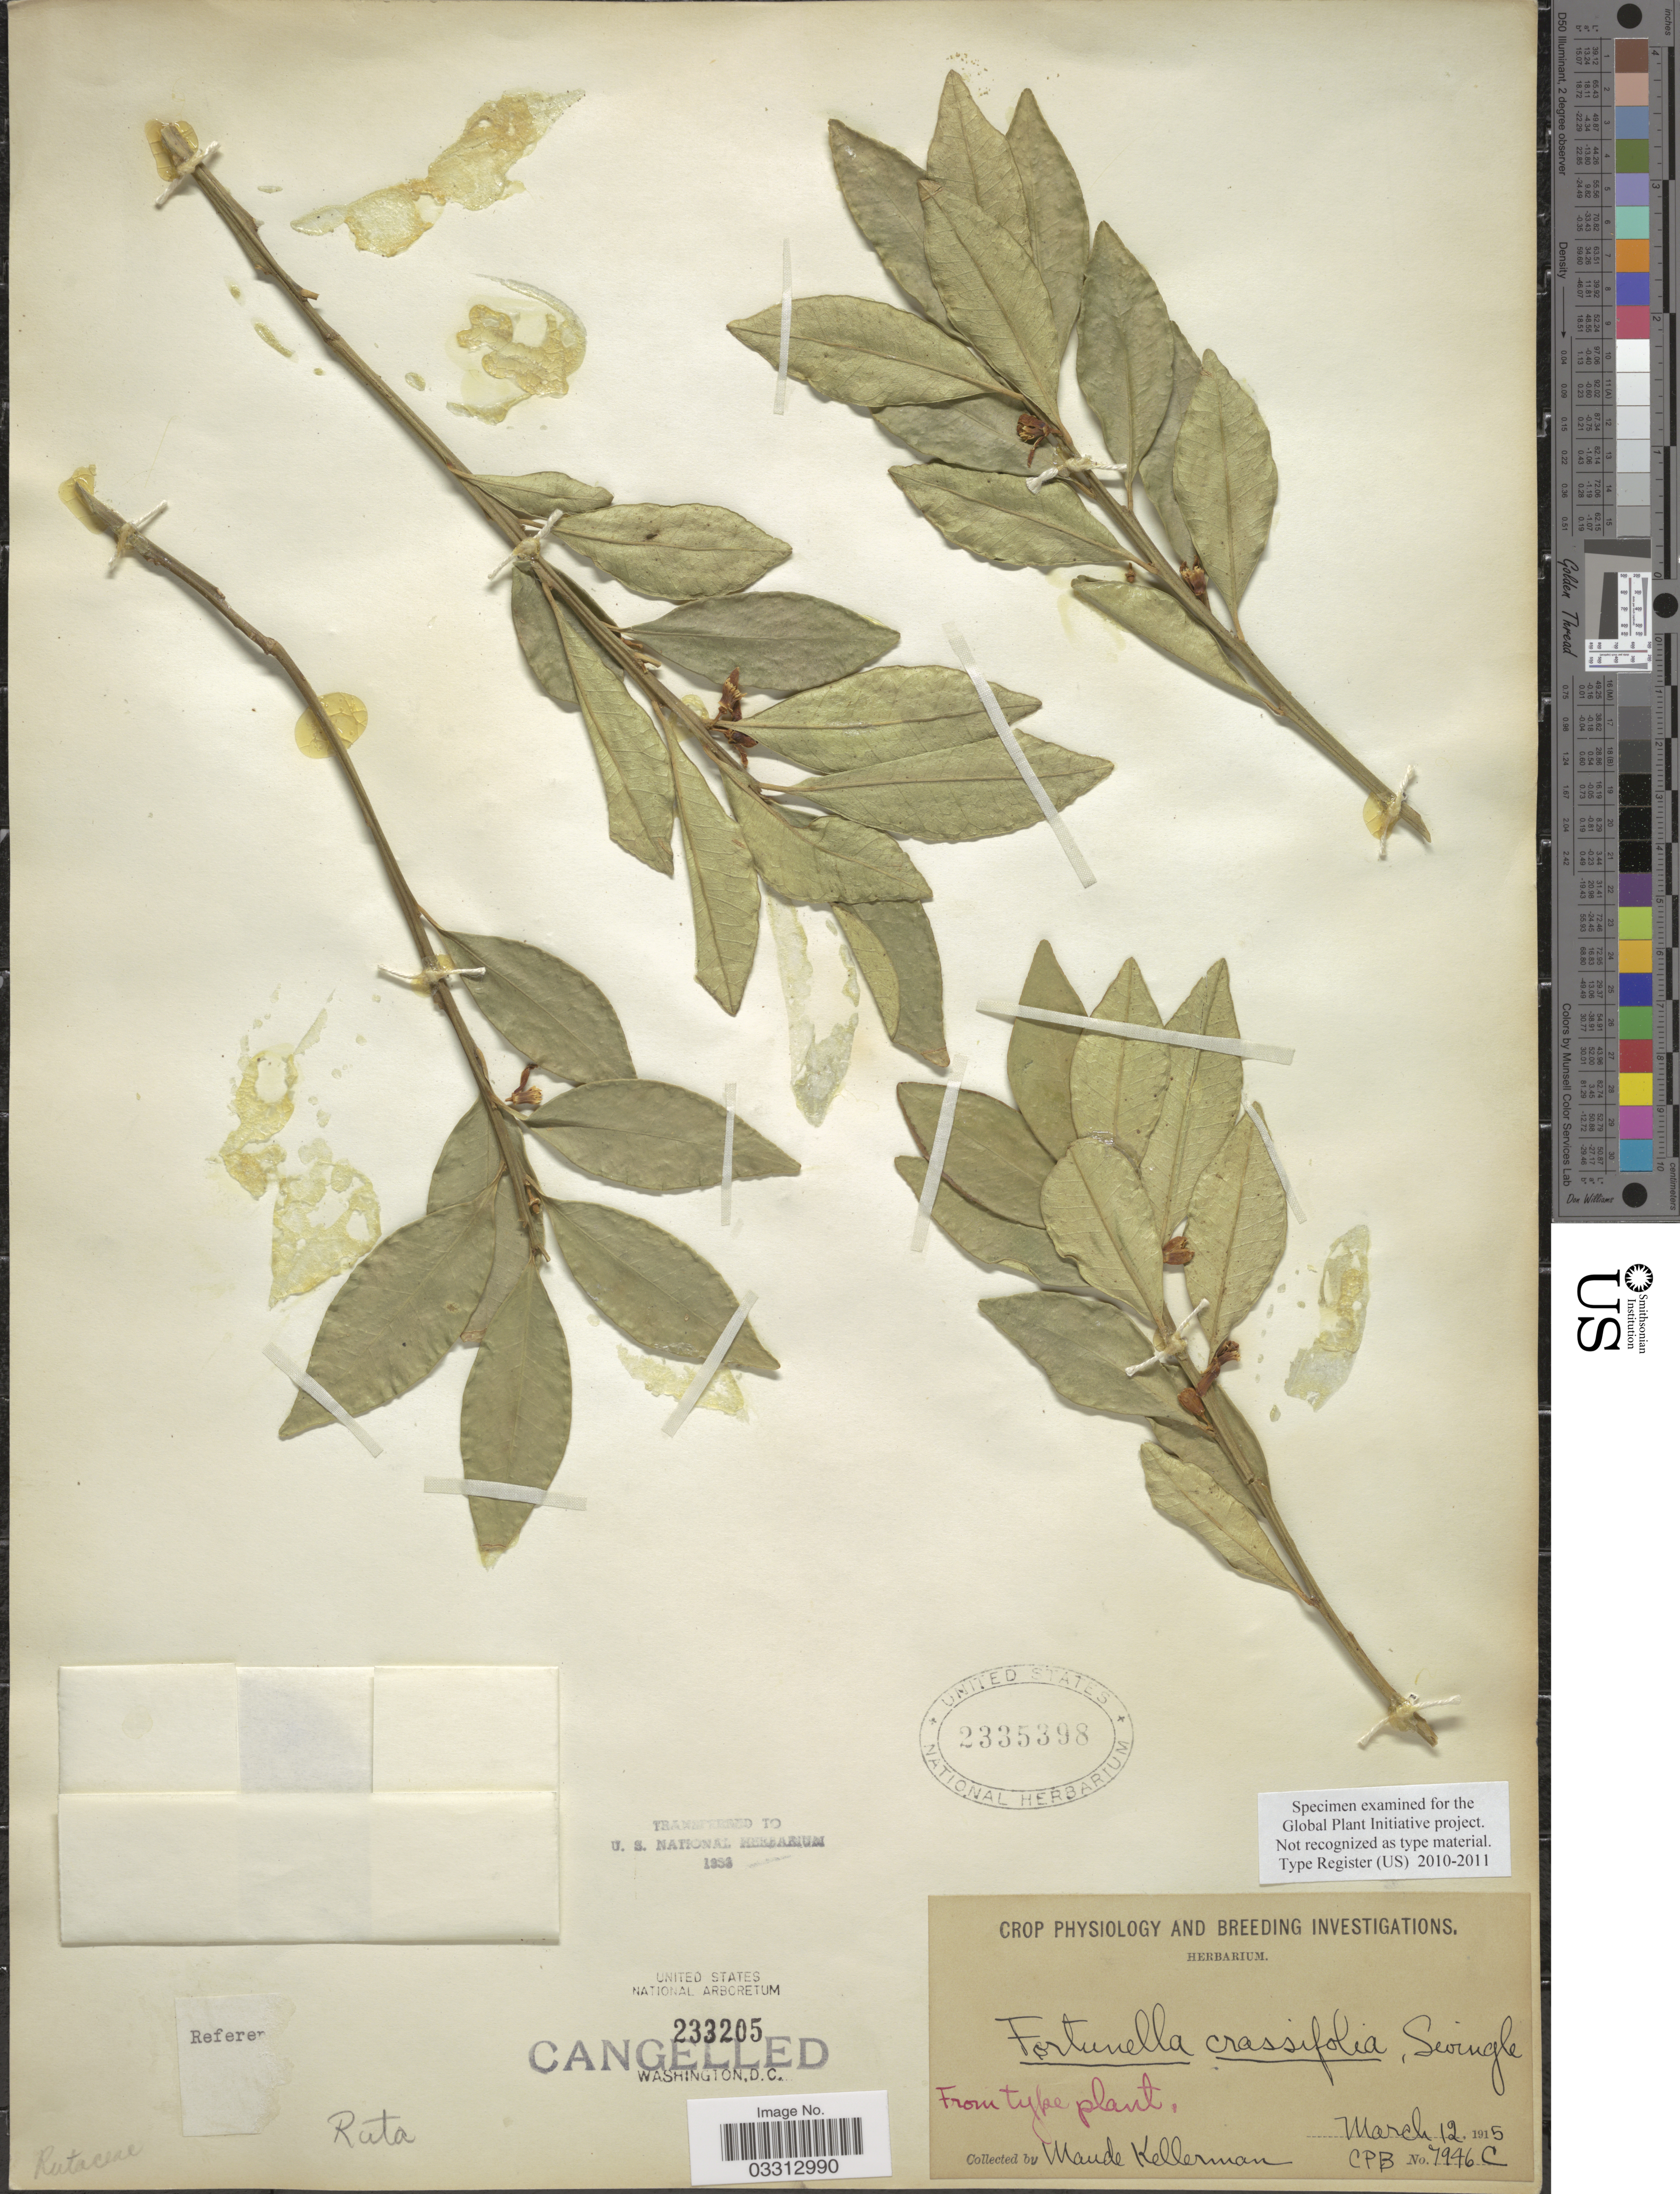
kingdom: Plantae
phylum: Tracheophyta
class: Magnoliopsida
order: Sapindales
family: Rutaceae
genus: Citrus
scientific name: Citrus japonica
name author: Thunb.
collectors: M. Kellerman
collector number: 7946C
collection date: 1915-03-12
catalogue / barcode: US 2335398